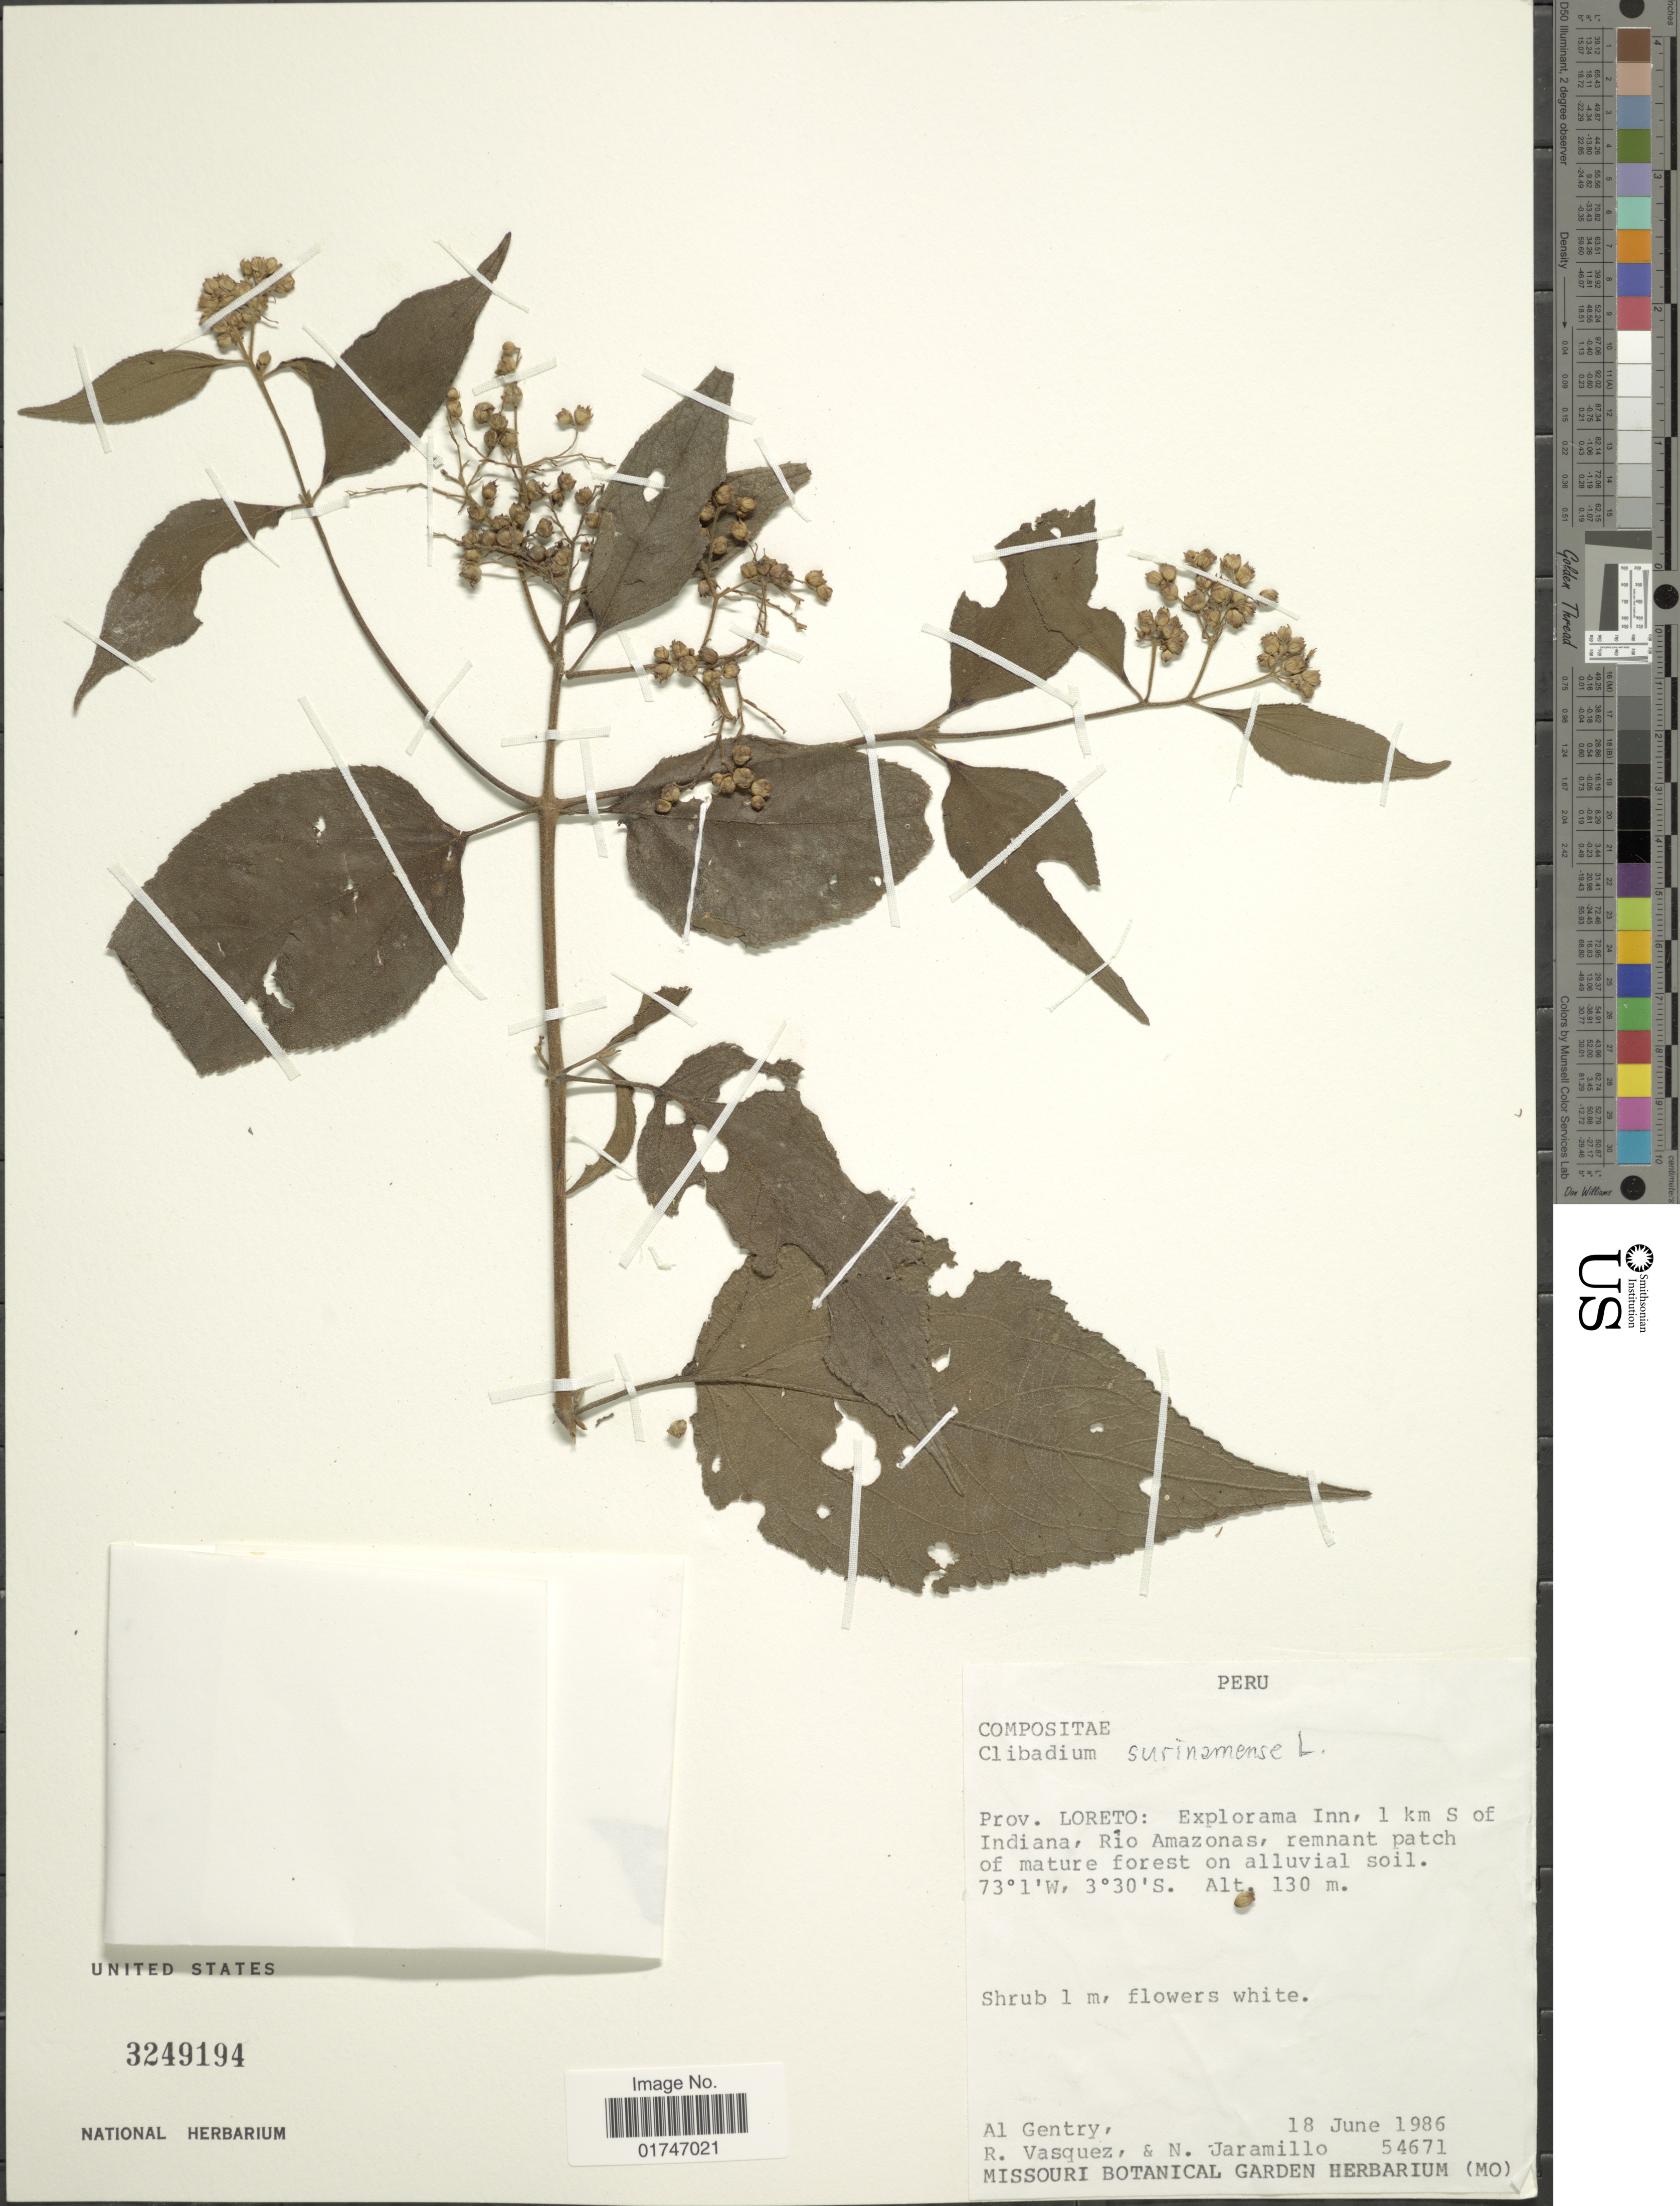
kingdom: Plantae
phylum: Tracheophyta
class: Magnoliopsida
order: Asterales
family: Asteraceae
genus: Clibadium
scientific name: Clibadium surinamense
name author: L.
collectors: A. H. Gentry, R. Vasquez & N. Jaramillo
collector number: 54671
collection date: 1986-06-18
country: Peru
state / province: Loreto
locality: Prov. Loreto: Explorama Inn, 1 km S of Indiana, Río Amazonas, remnant patch of mature forest on alluvial soil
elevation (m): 130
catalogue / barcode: US 3249194